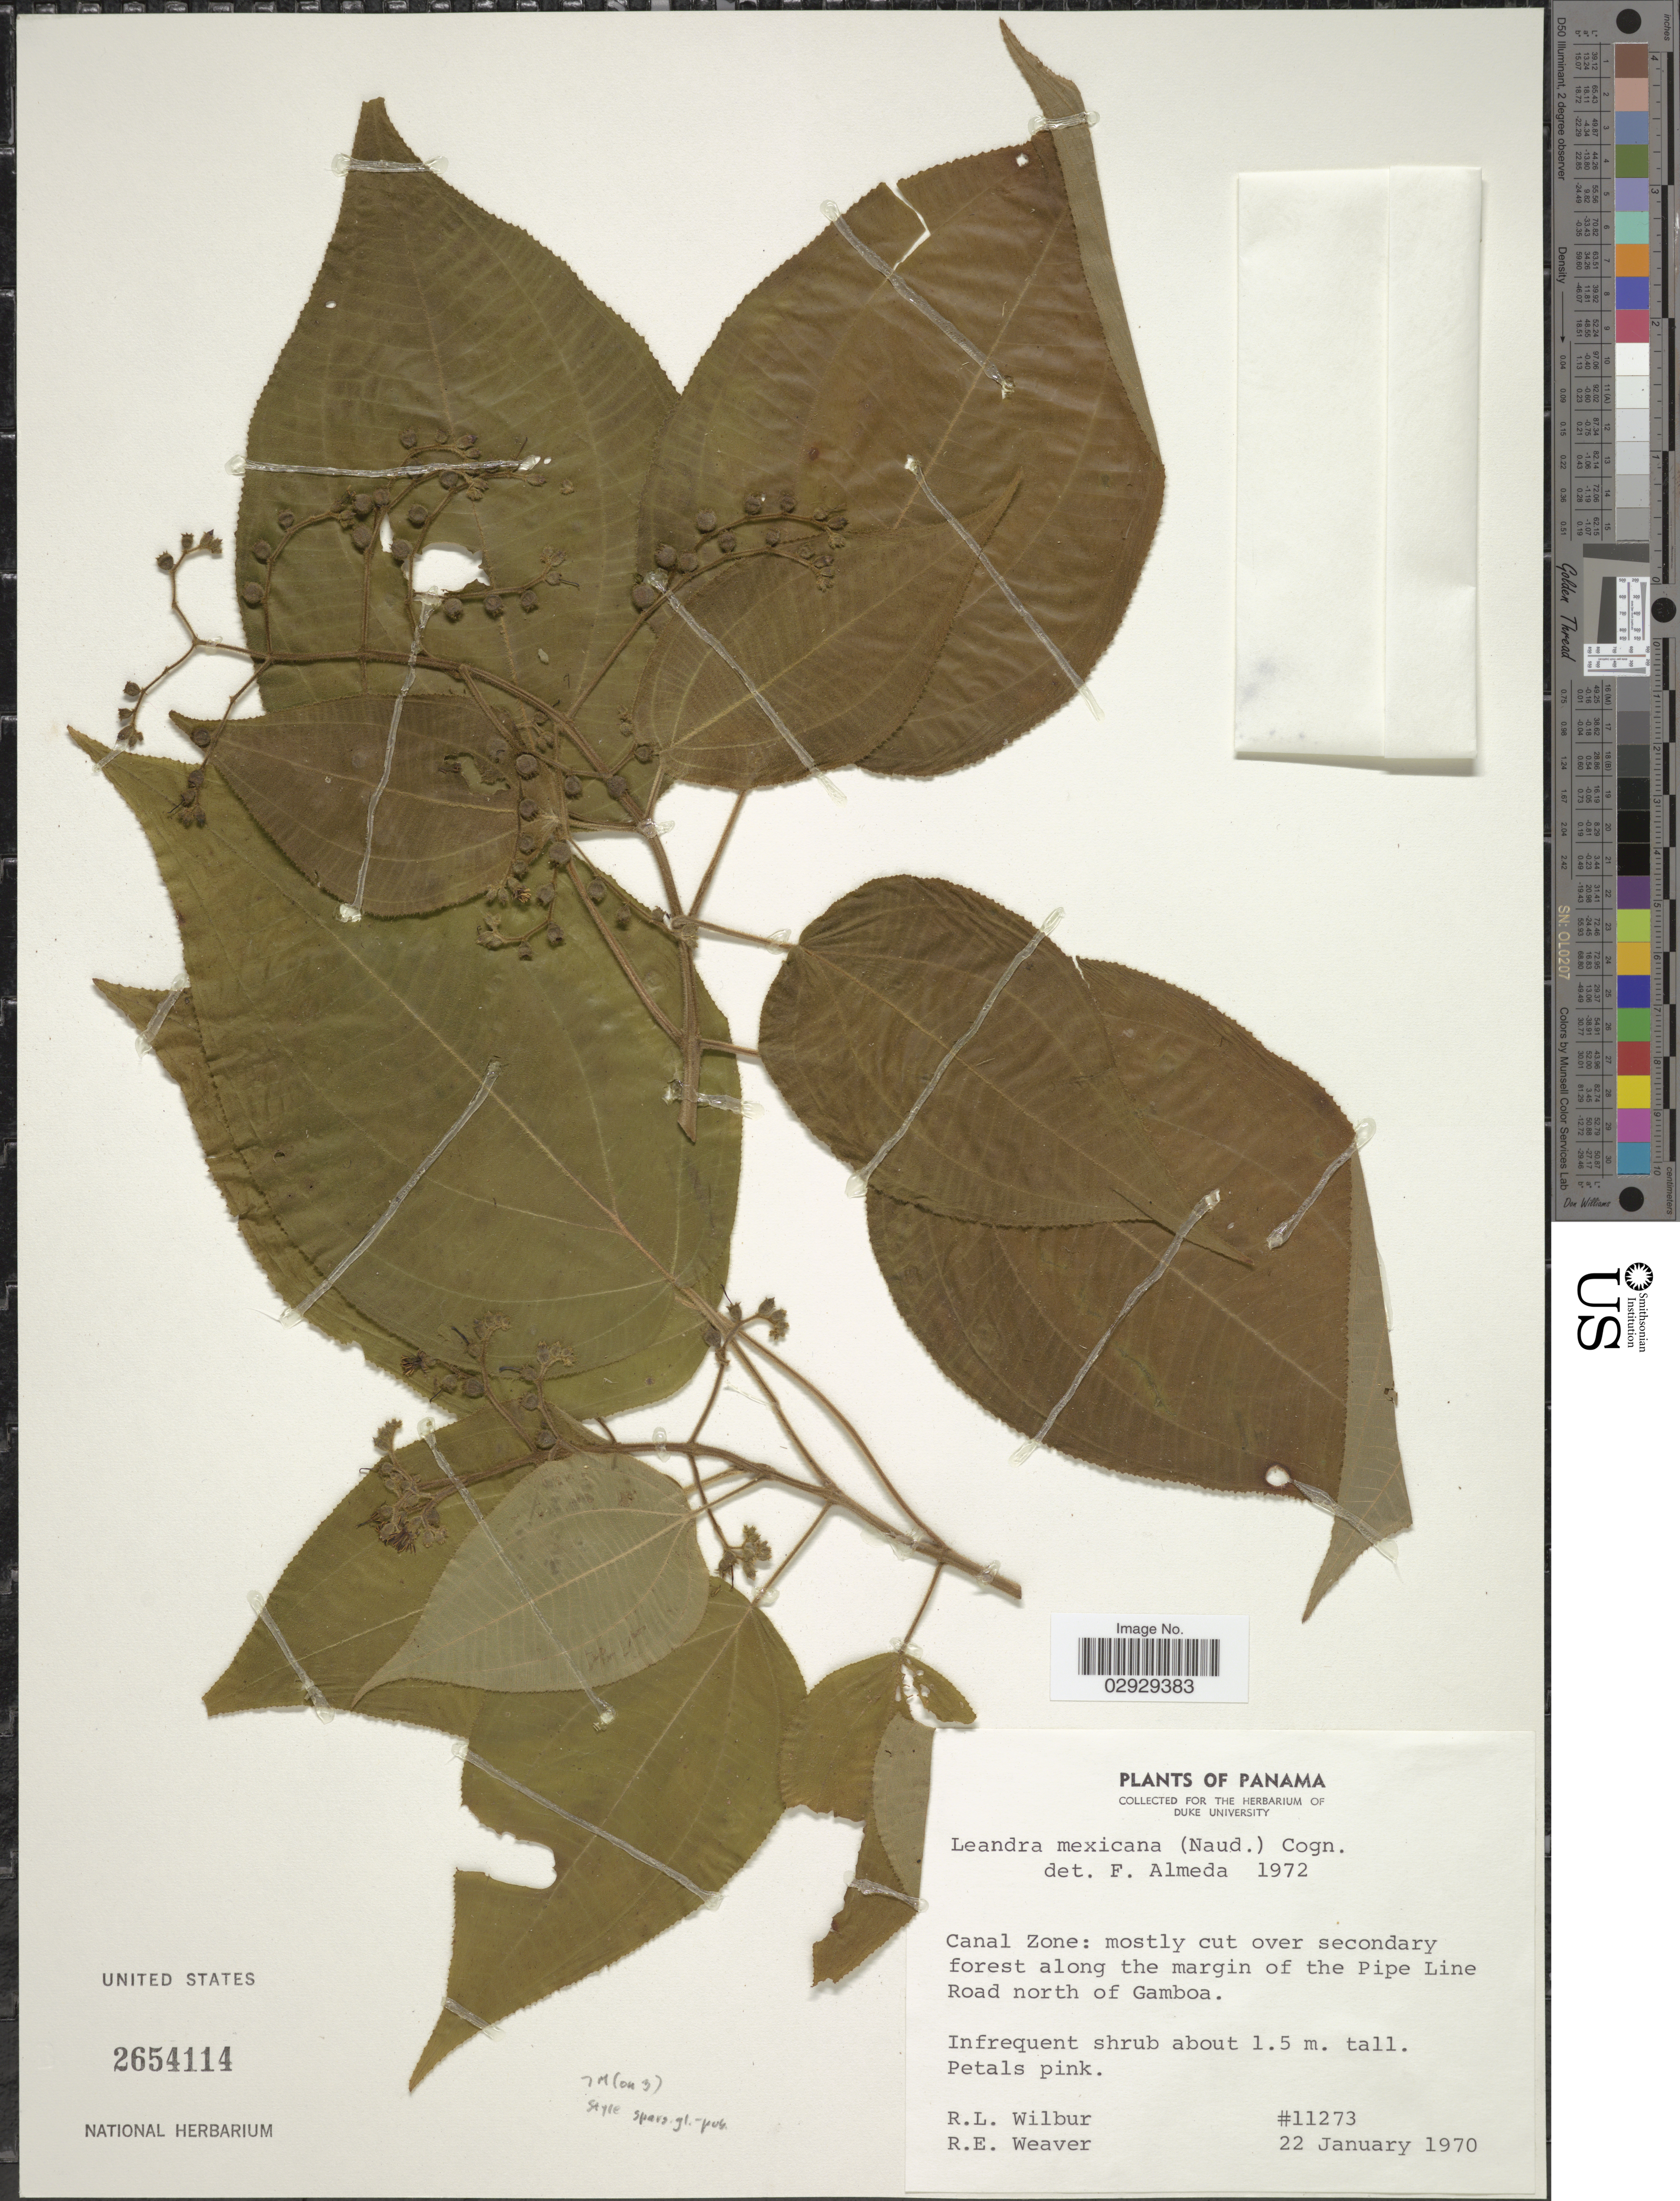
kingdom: Plantae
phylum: Tracheophyta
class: Magnoliopsida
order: Myrtales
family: Melastomataceae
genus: Leandra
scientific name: Leandra mexicana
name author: (Naudin) Cogn.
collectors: R. L. Wilbur & R. E. Weaver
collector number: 11273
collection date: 1970-01-22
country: Panama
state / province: Colón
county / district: Canal Zone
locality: Canal Zone: mostly cut over secondary forest along the margin of the Pipe Line Road north of Gamboa.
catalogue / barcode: US 2654114